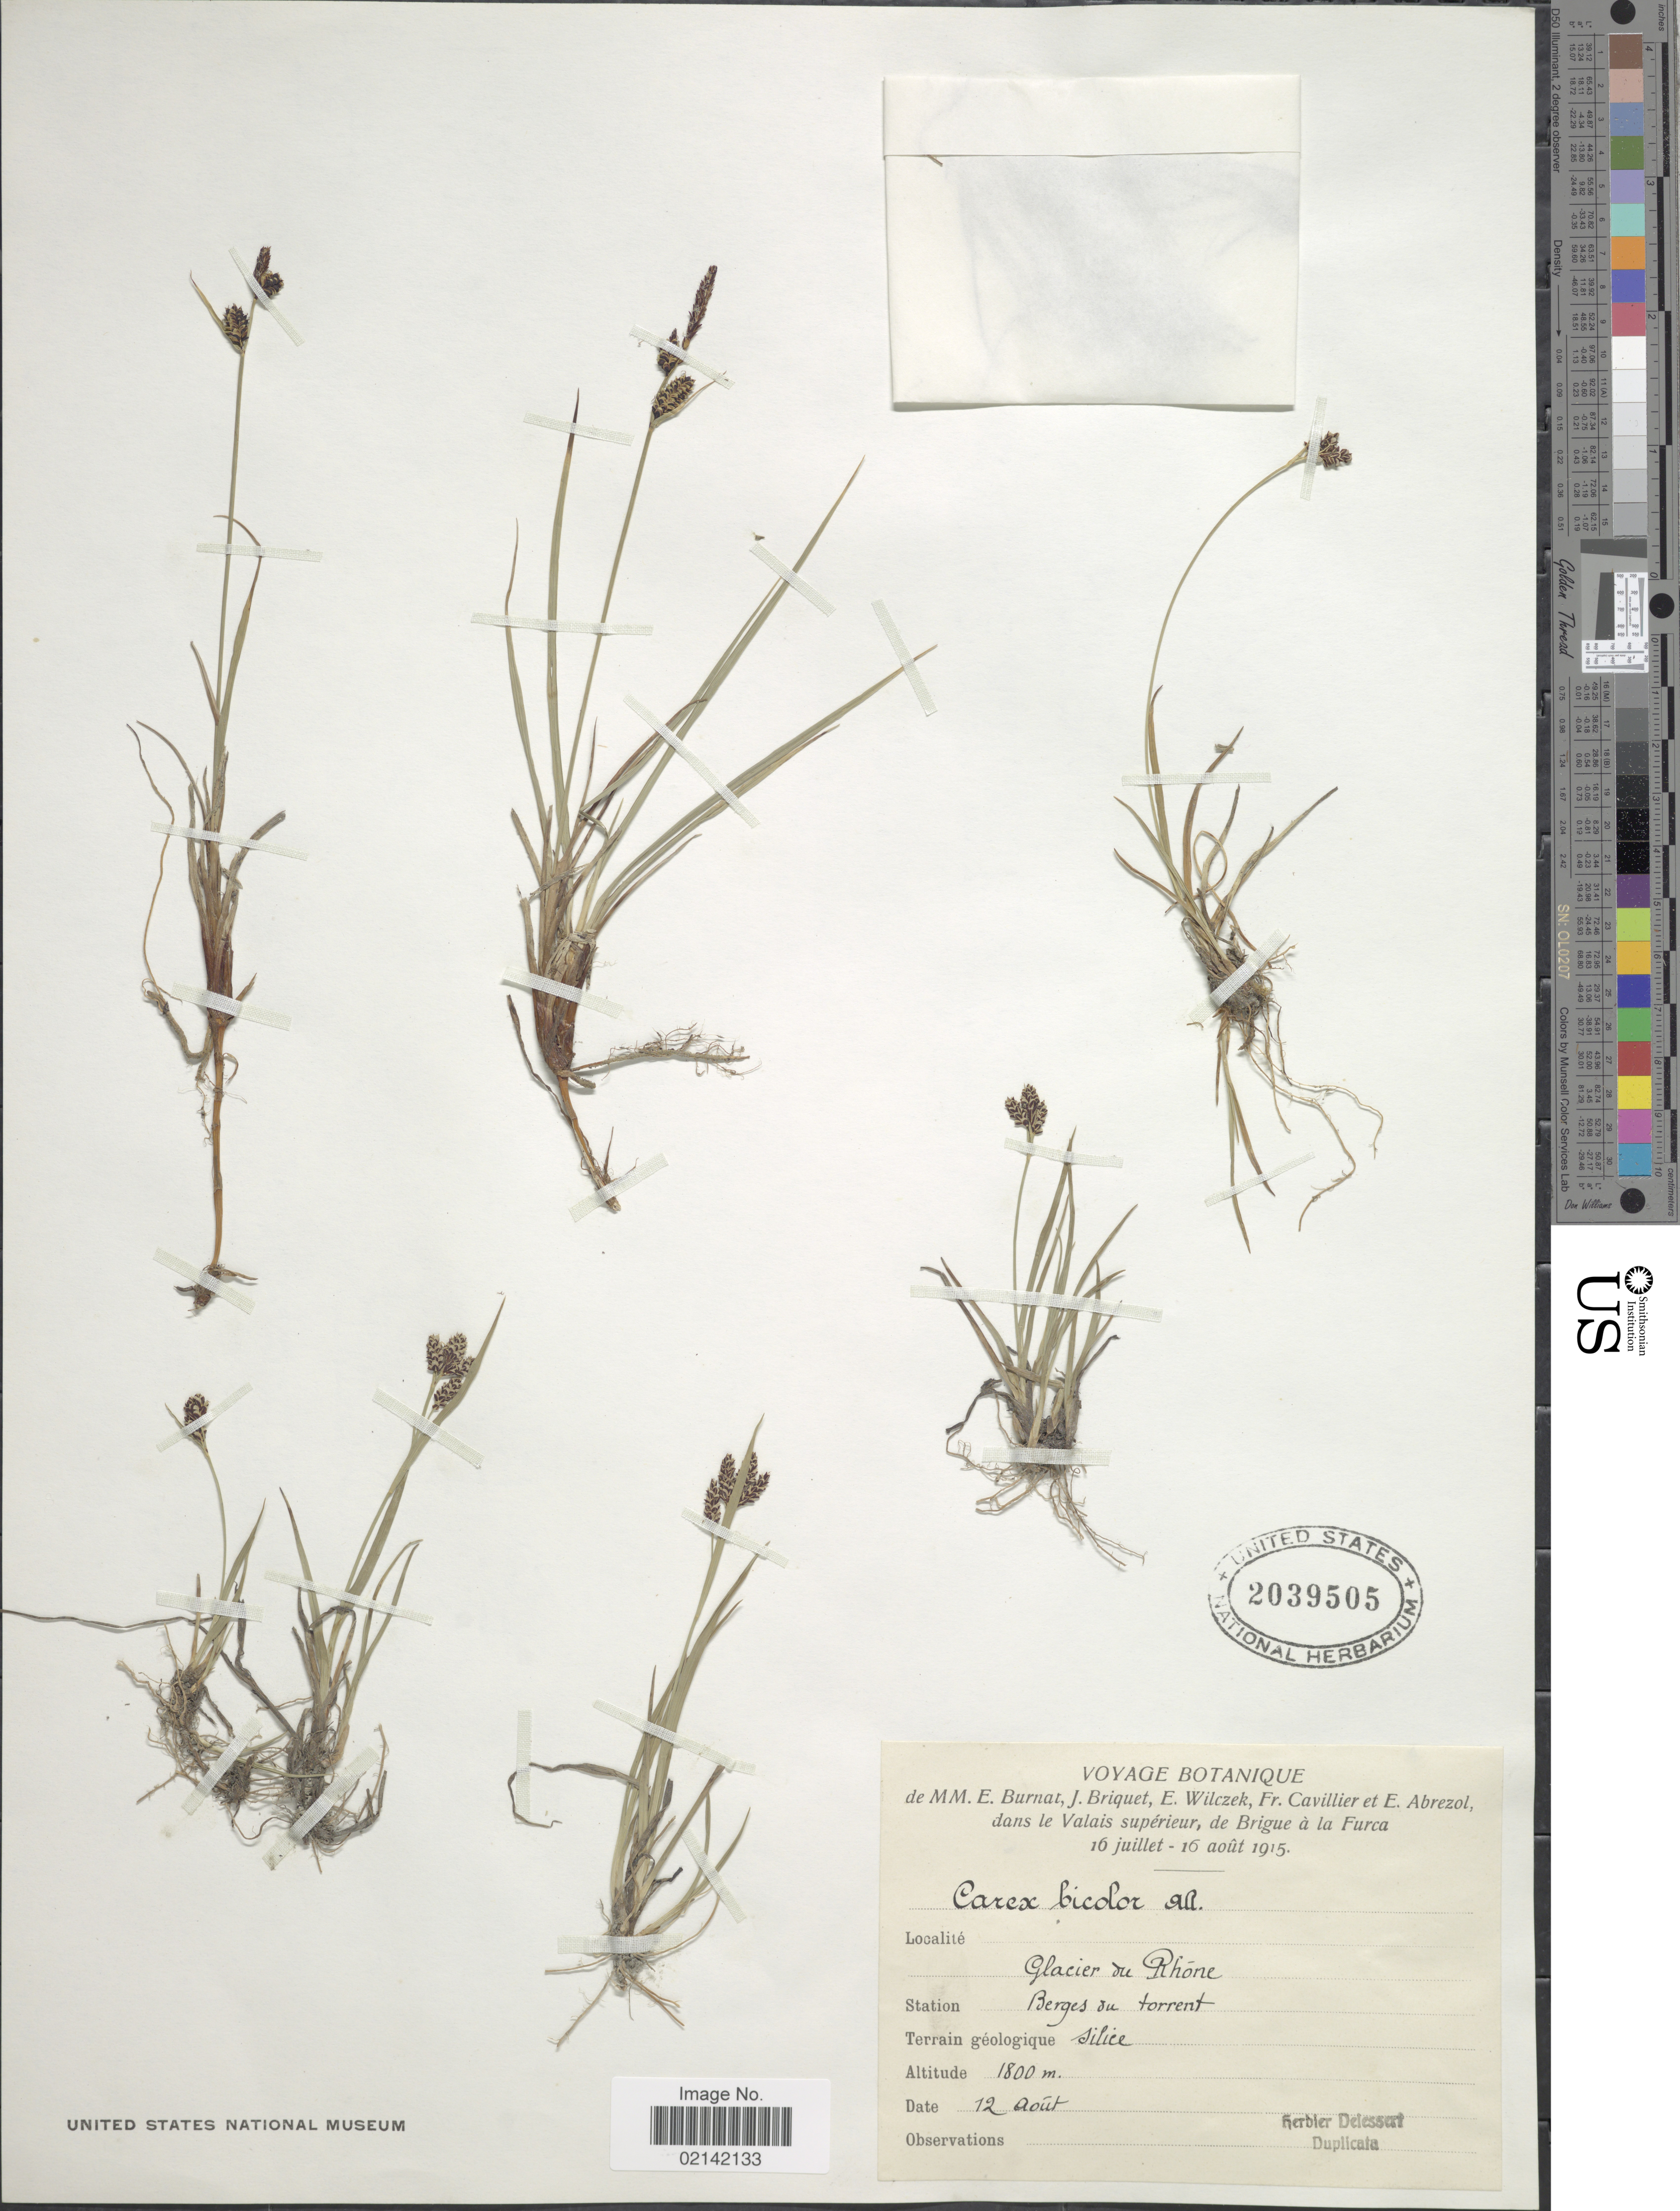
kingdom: Plantae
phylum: Tracheophyta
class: Liliopsida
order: Poales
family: Cyperaceae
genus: Carex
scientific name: Carex bicolor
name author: Bellardi ex All.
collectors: E. Burnat, J. I. Briquet, E. Wilczek, F. Cavillier & E. Abrezol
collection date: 1915-07-16/1915-08-16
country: Switzerland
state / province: Valais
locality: Glacier du Rhone, Berges du torrent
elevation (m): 1800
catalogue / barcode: US 2039505